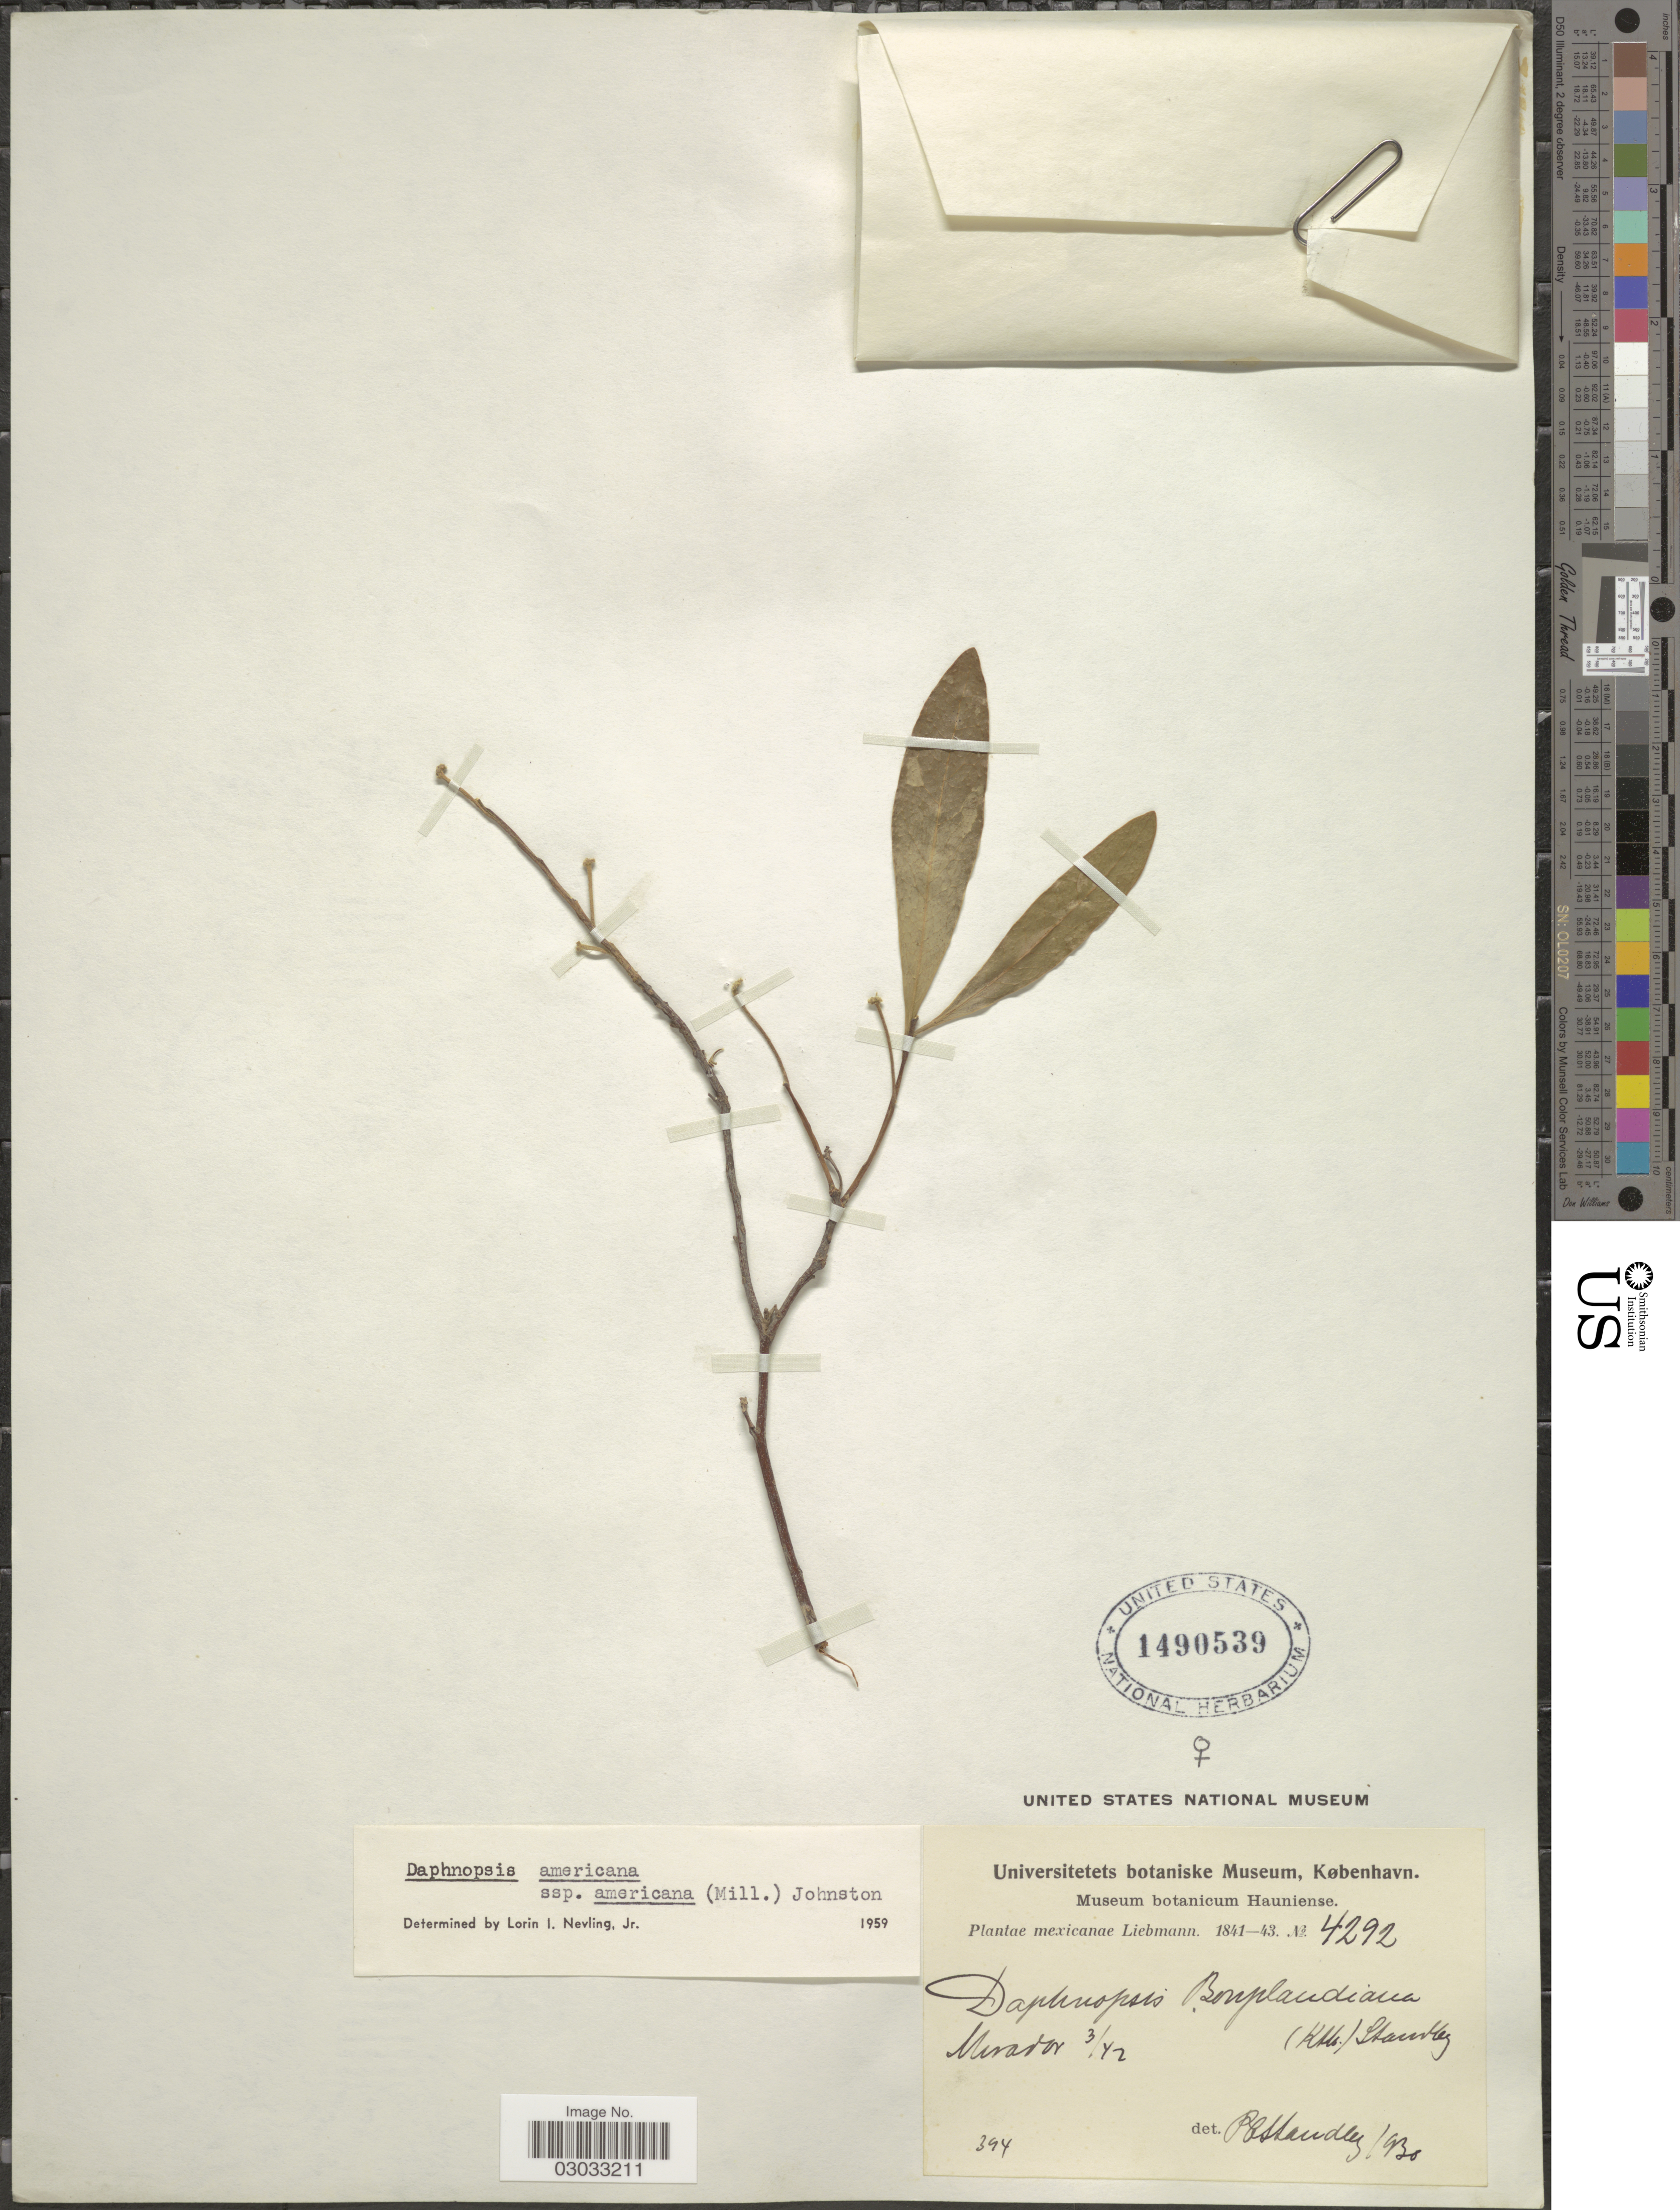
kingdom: Plantae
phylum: Tracheophyta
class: Magnoliopsida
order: Malvales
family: Thymelaeaceae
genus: Daphnopsis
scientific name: Daphnopsis americana subsp. americana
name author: (Mill.) J.R. Johnst.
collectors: Liebmann, --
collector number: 4292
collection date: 1842-03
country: Mexico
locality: Mirador.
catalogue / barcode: US 1490539